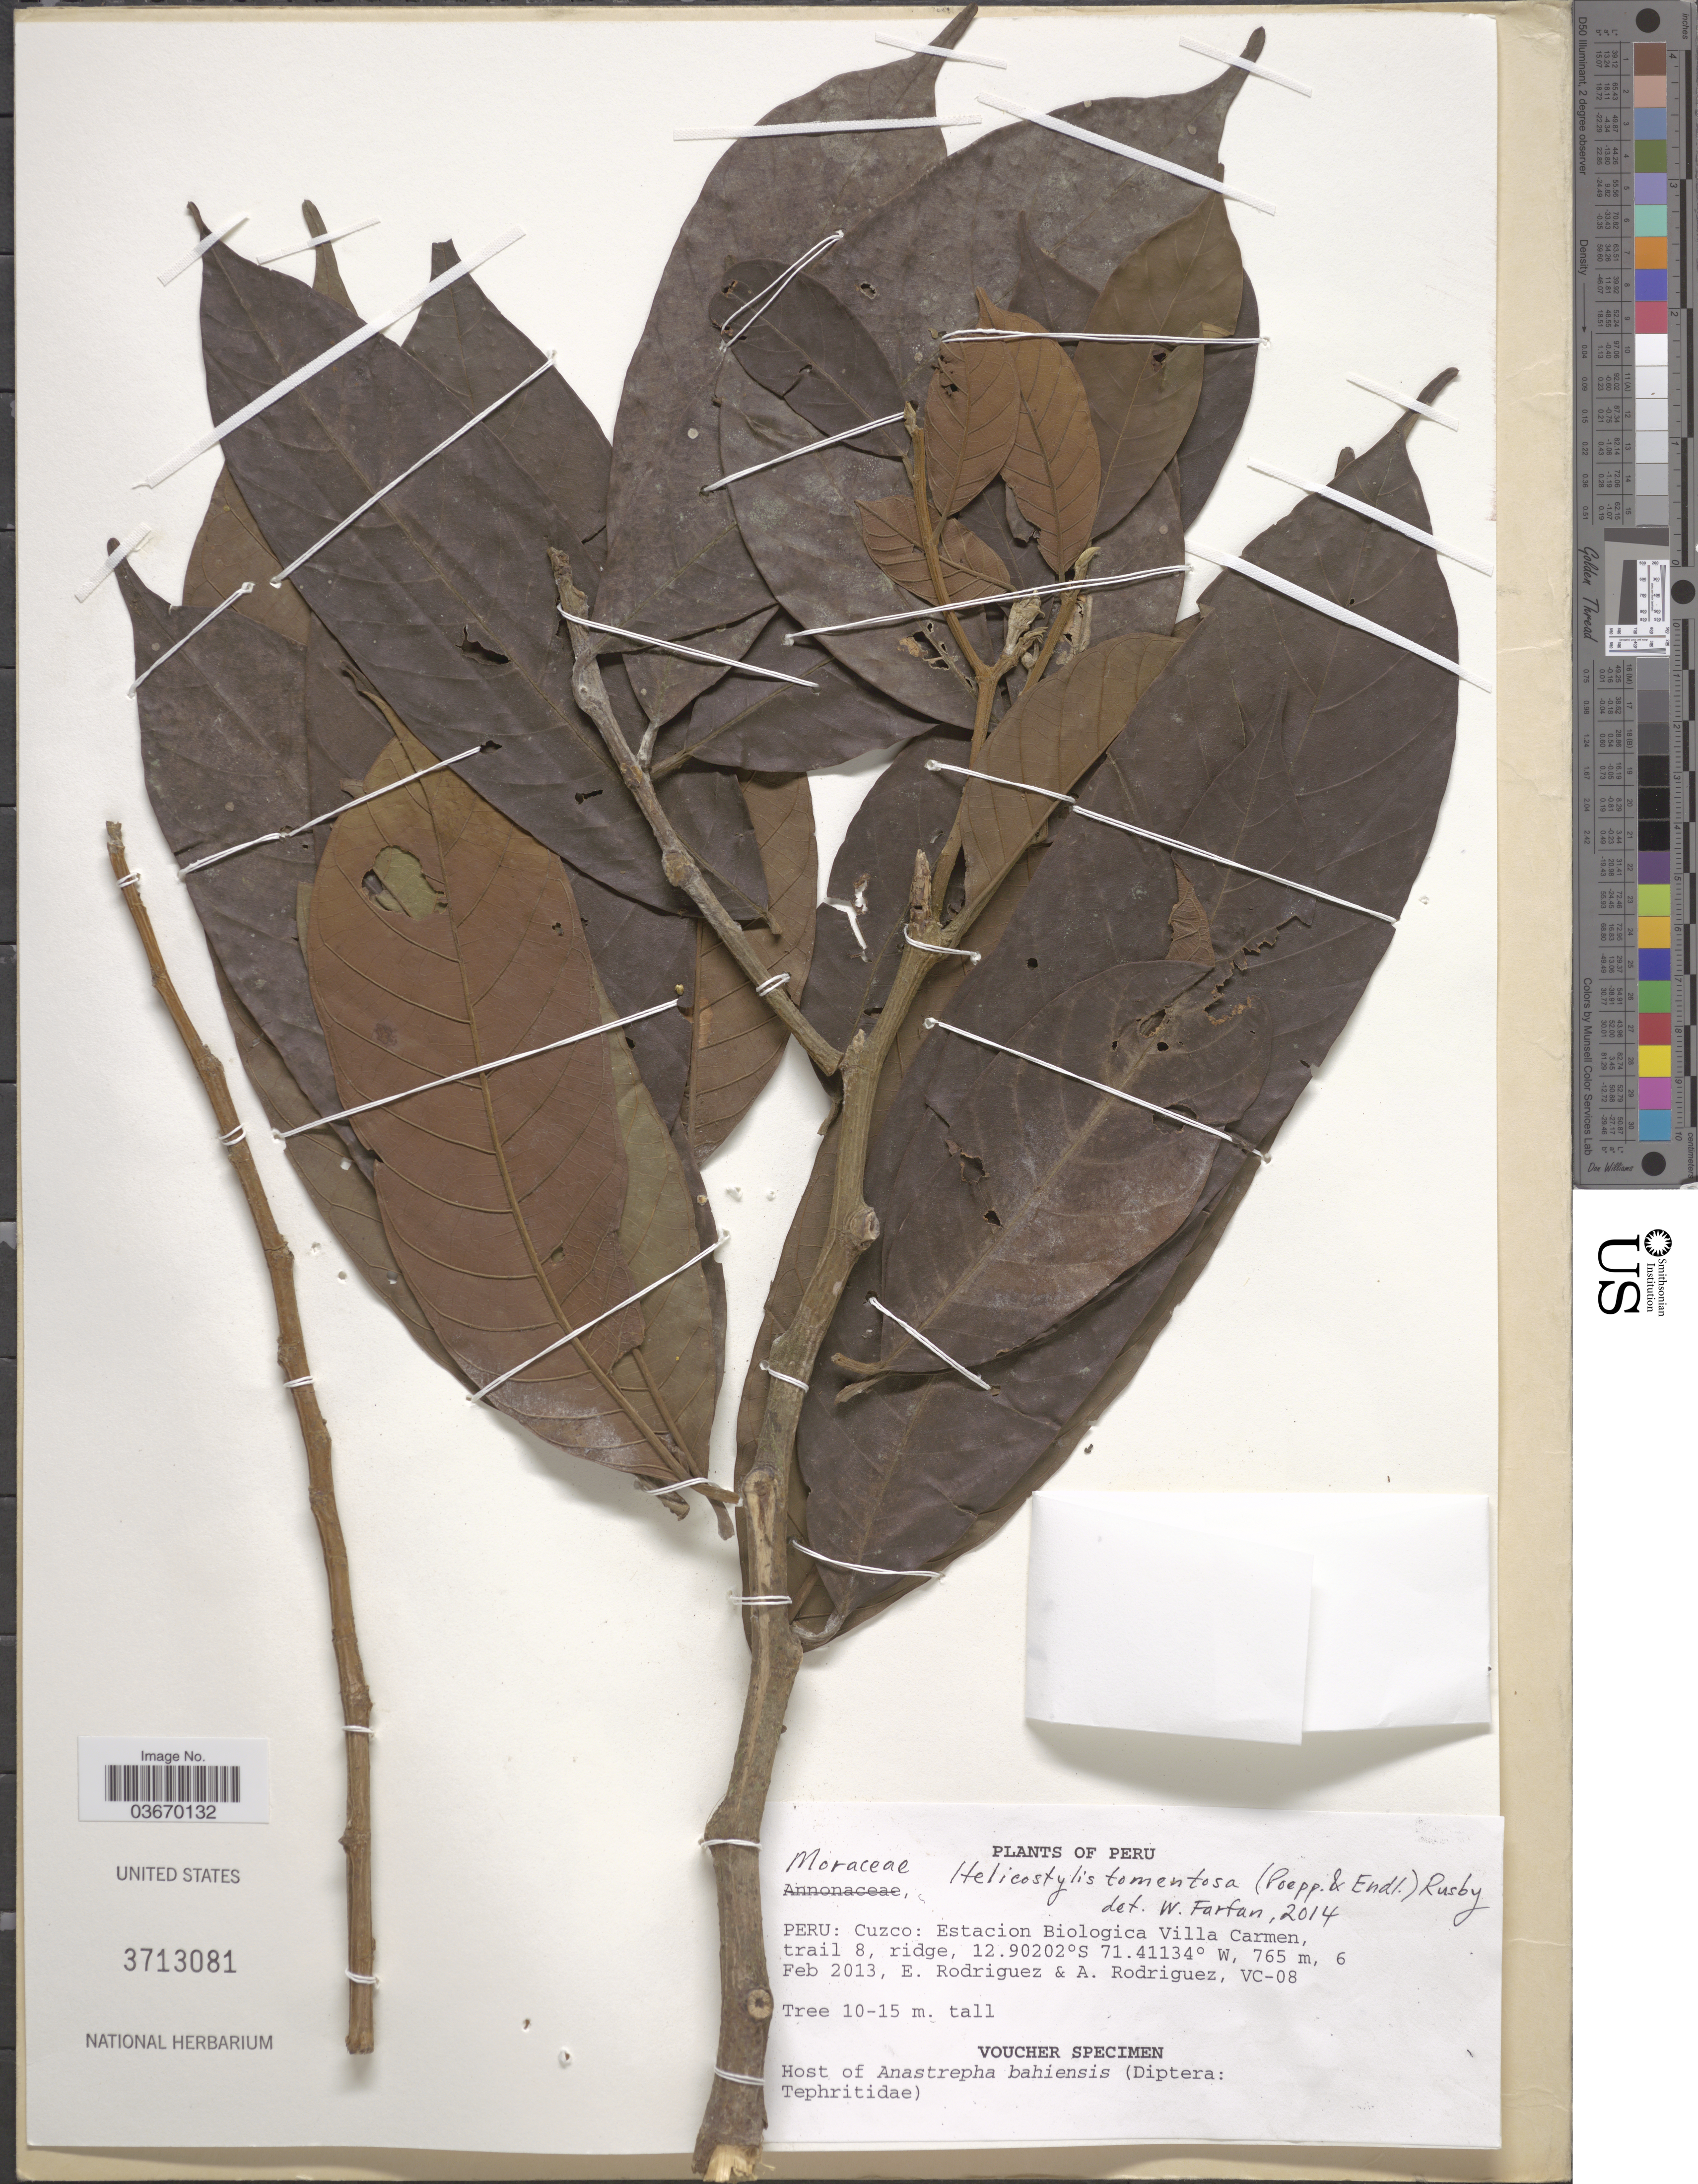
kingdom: Plantae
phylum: Tracheophyta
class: Magnoliopsida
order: Rosales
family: Moraceae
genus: Helicostylis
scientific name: Helicostylis tomentosa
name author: (Poepp. & Endl.) Rusby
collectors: E. Rodriguez & A. Rodriguez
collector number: VC-08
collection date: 2013-02-06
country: Peru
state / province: Cusco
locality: Cuzco: Estacion Biologica Villa Carmen, trail 8, ridge.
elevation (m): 765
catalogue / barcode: US 3713081